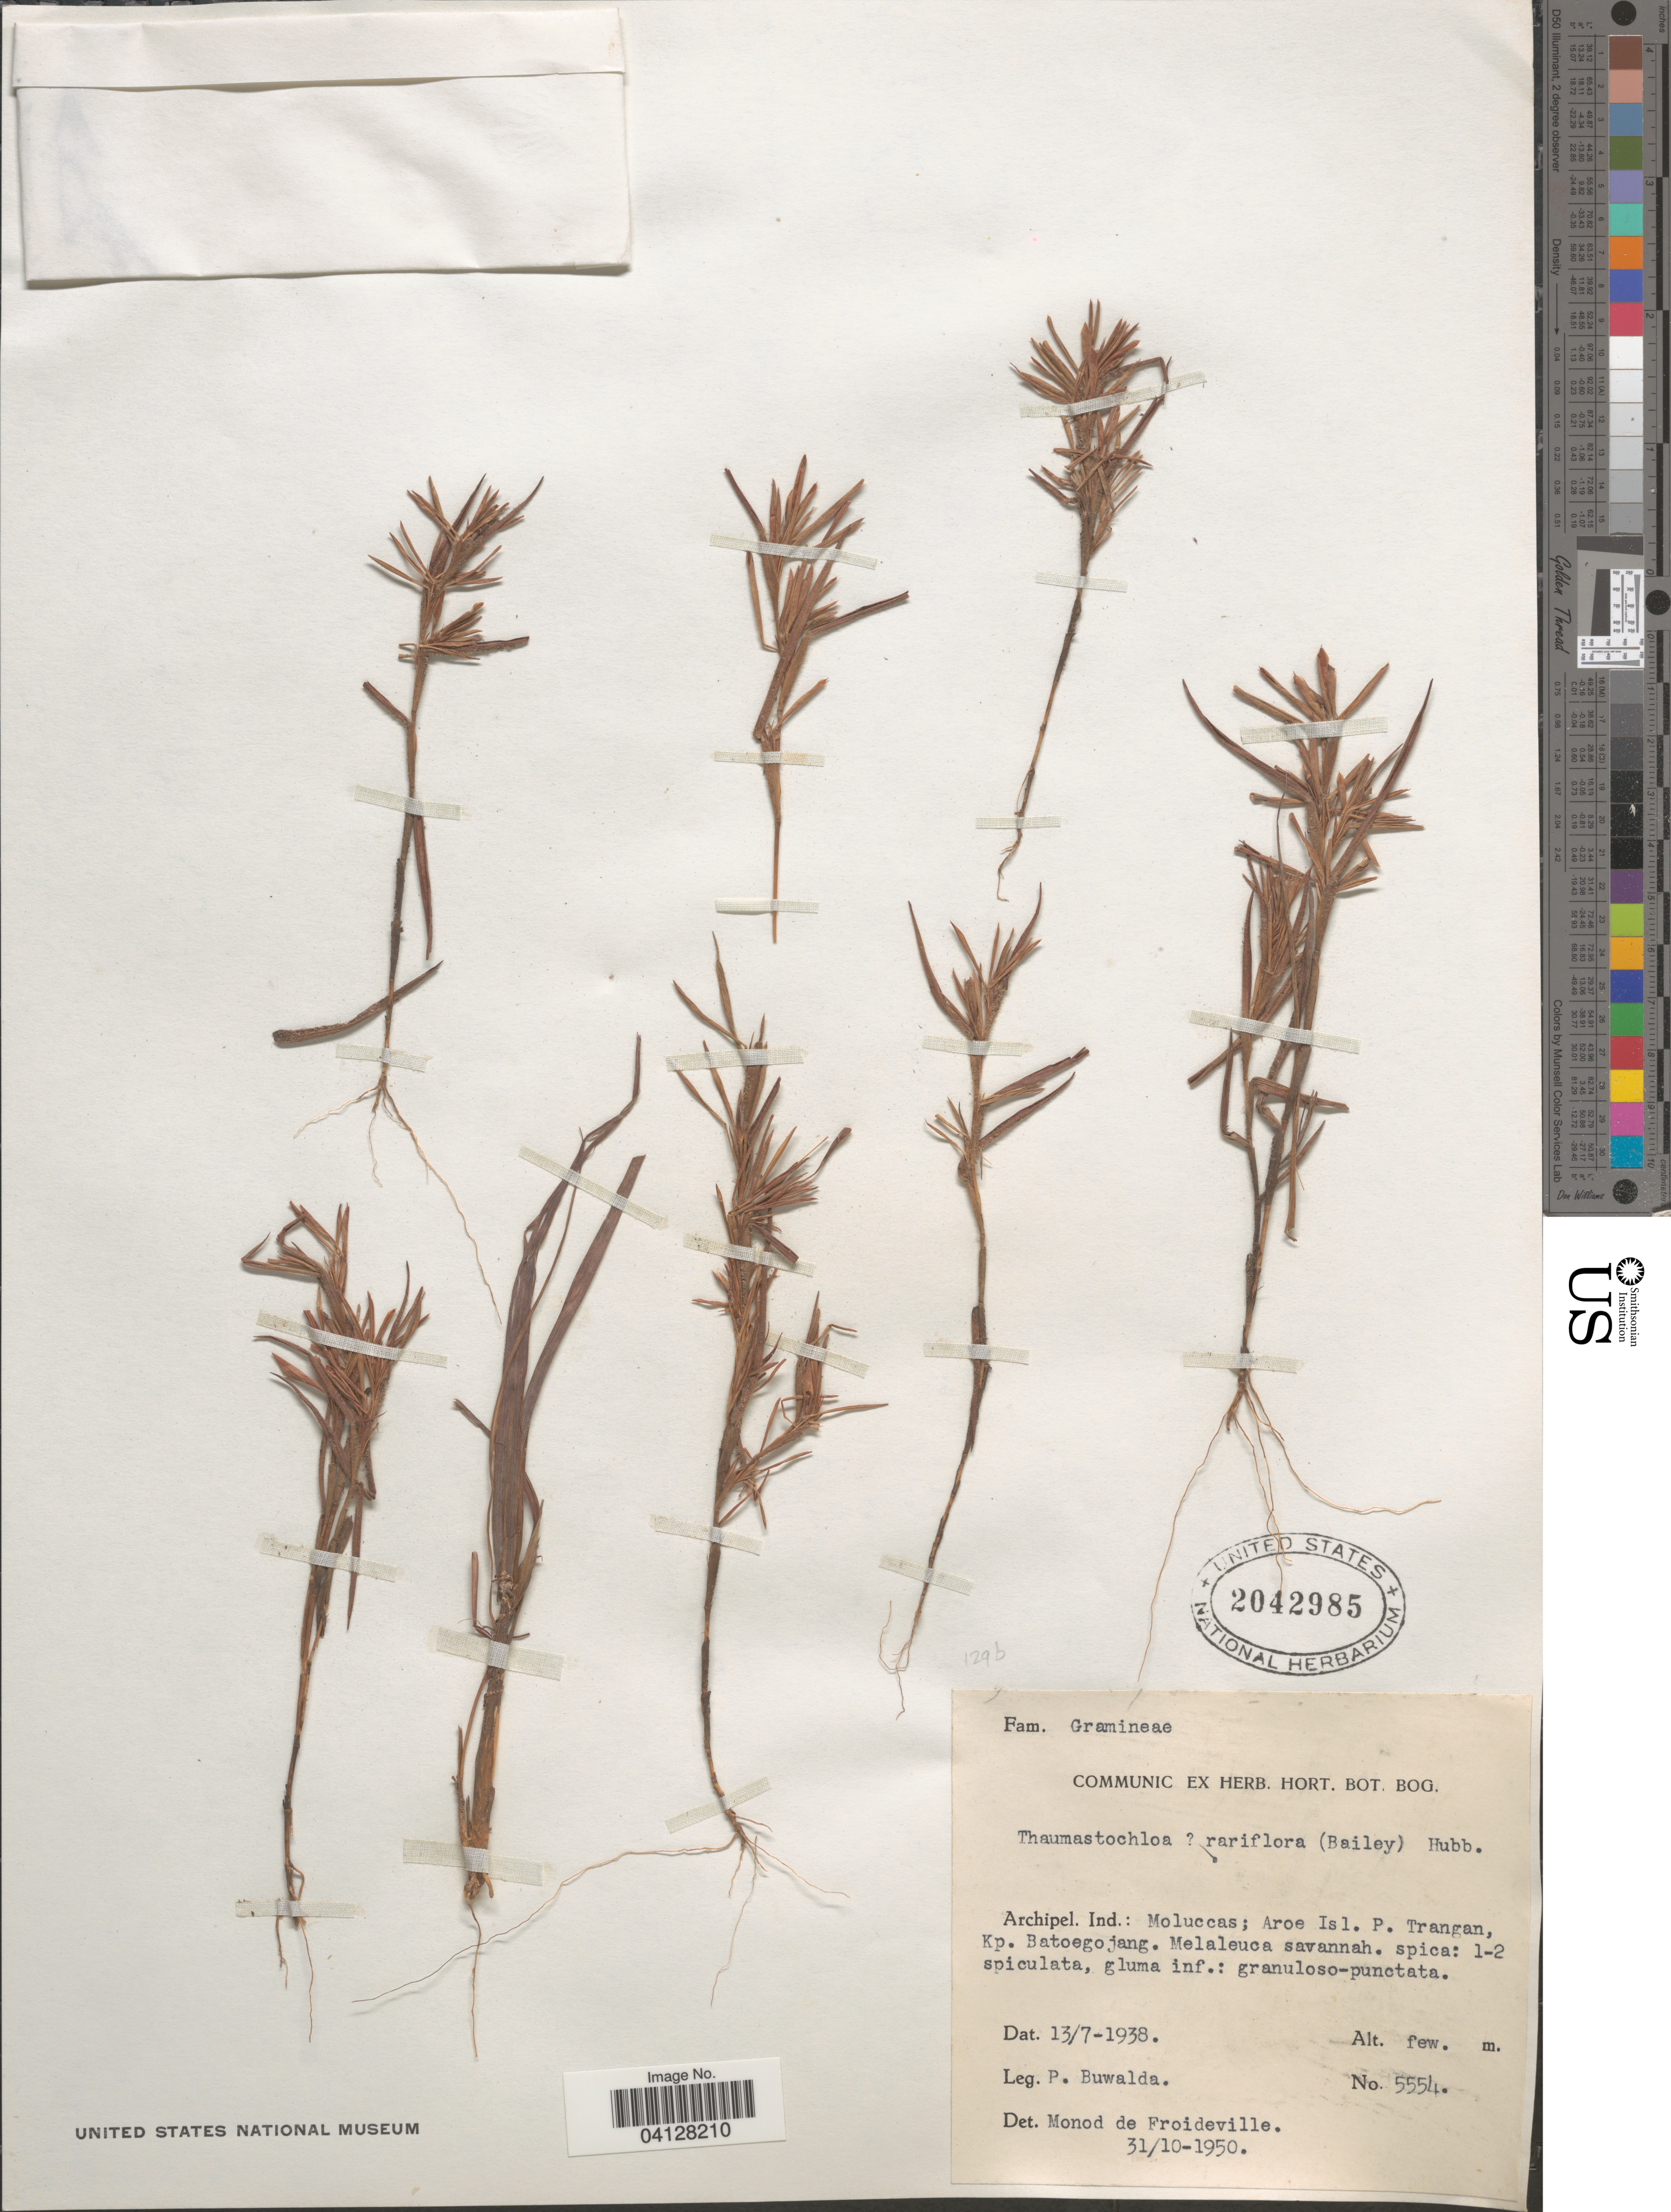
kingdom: Plantae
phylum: Tracheophyta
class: Liliopsida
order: Poales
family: Poaceae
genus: Thaumastochloa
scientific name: Thaumastochloa rariflora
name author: (F.M. Bailey) C.E. Hubb.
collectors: P. Buwalda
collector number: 5554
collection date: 1938-07-13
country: Indonesia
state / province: Maluku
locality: Archipel. Ind.: Moluccas; Aroe Isl. P. Trangan, Kp. Batoegojang. Melaleuca savannah.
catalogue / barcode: US 2042985